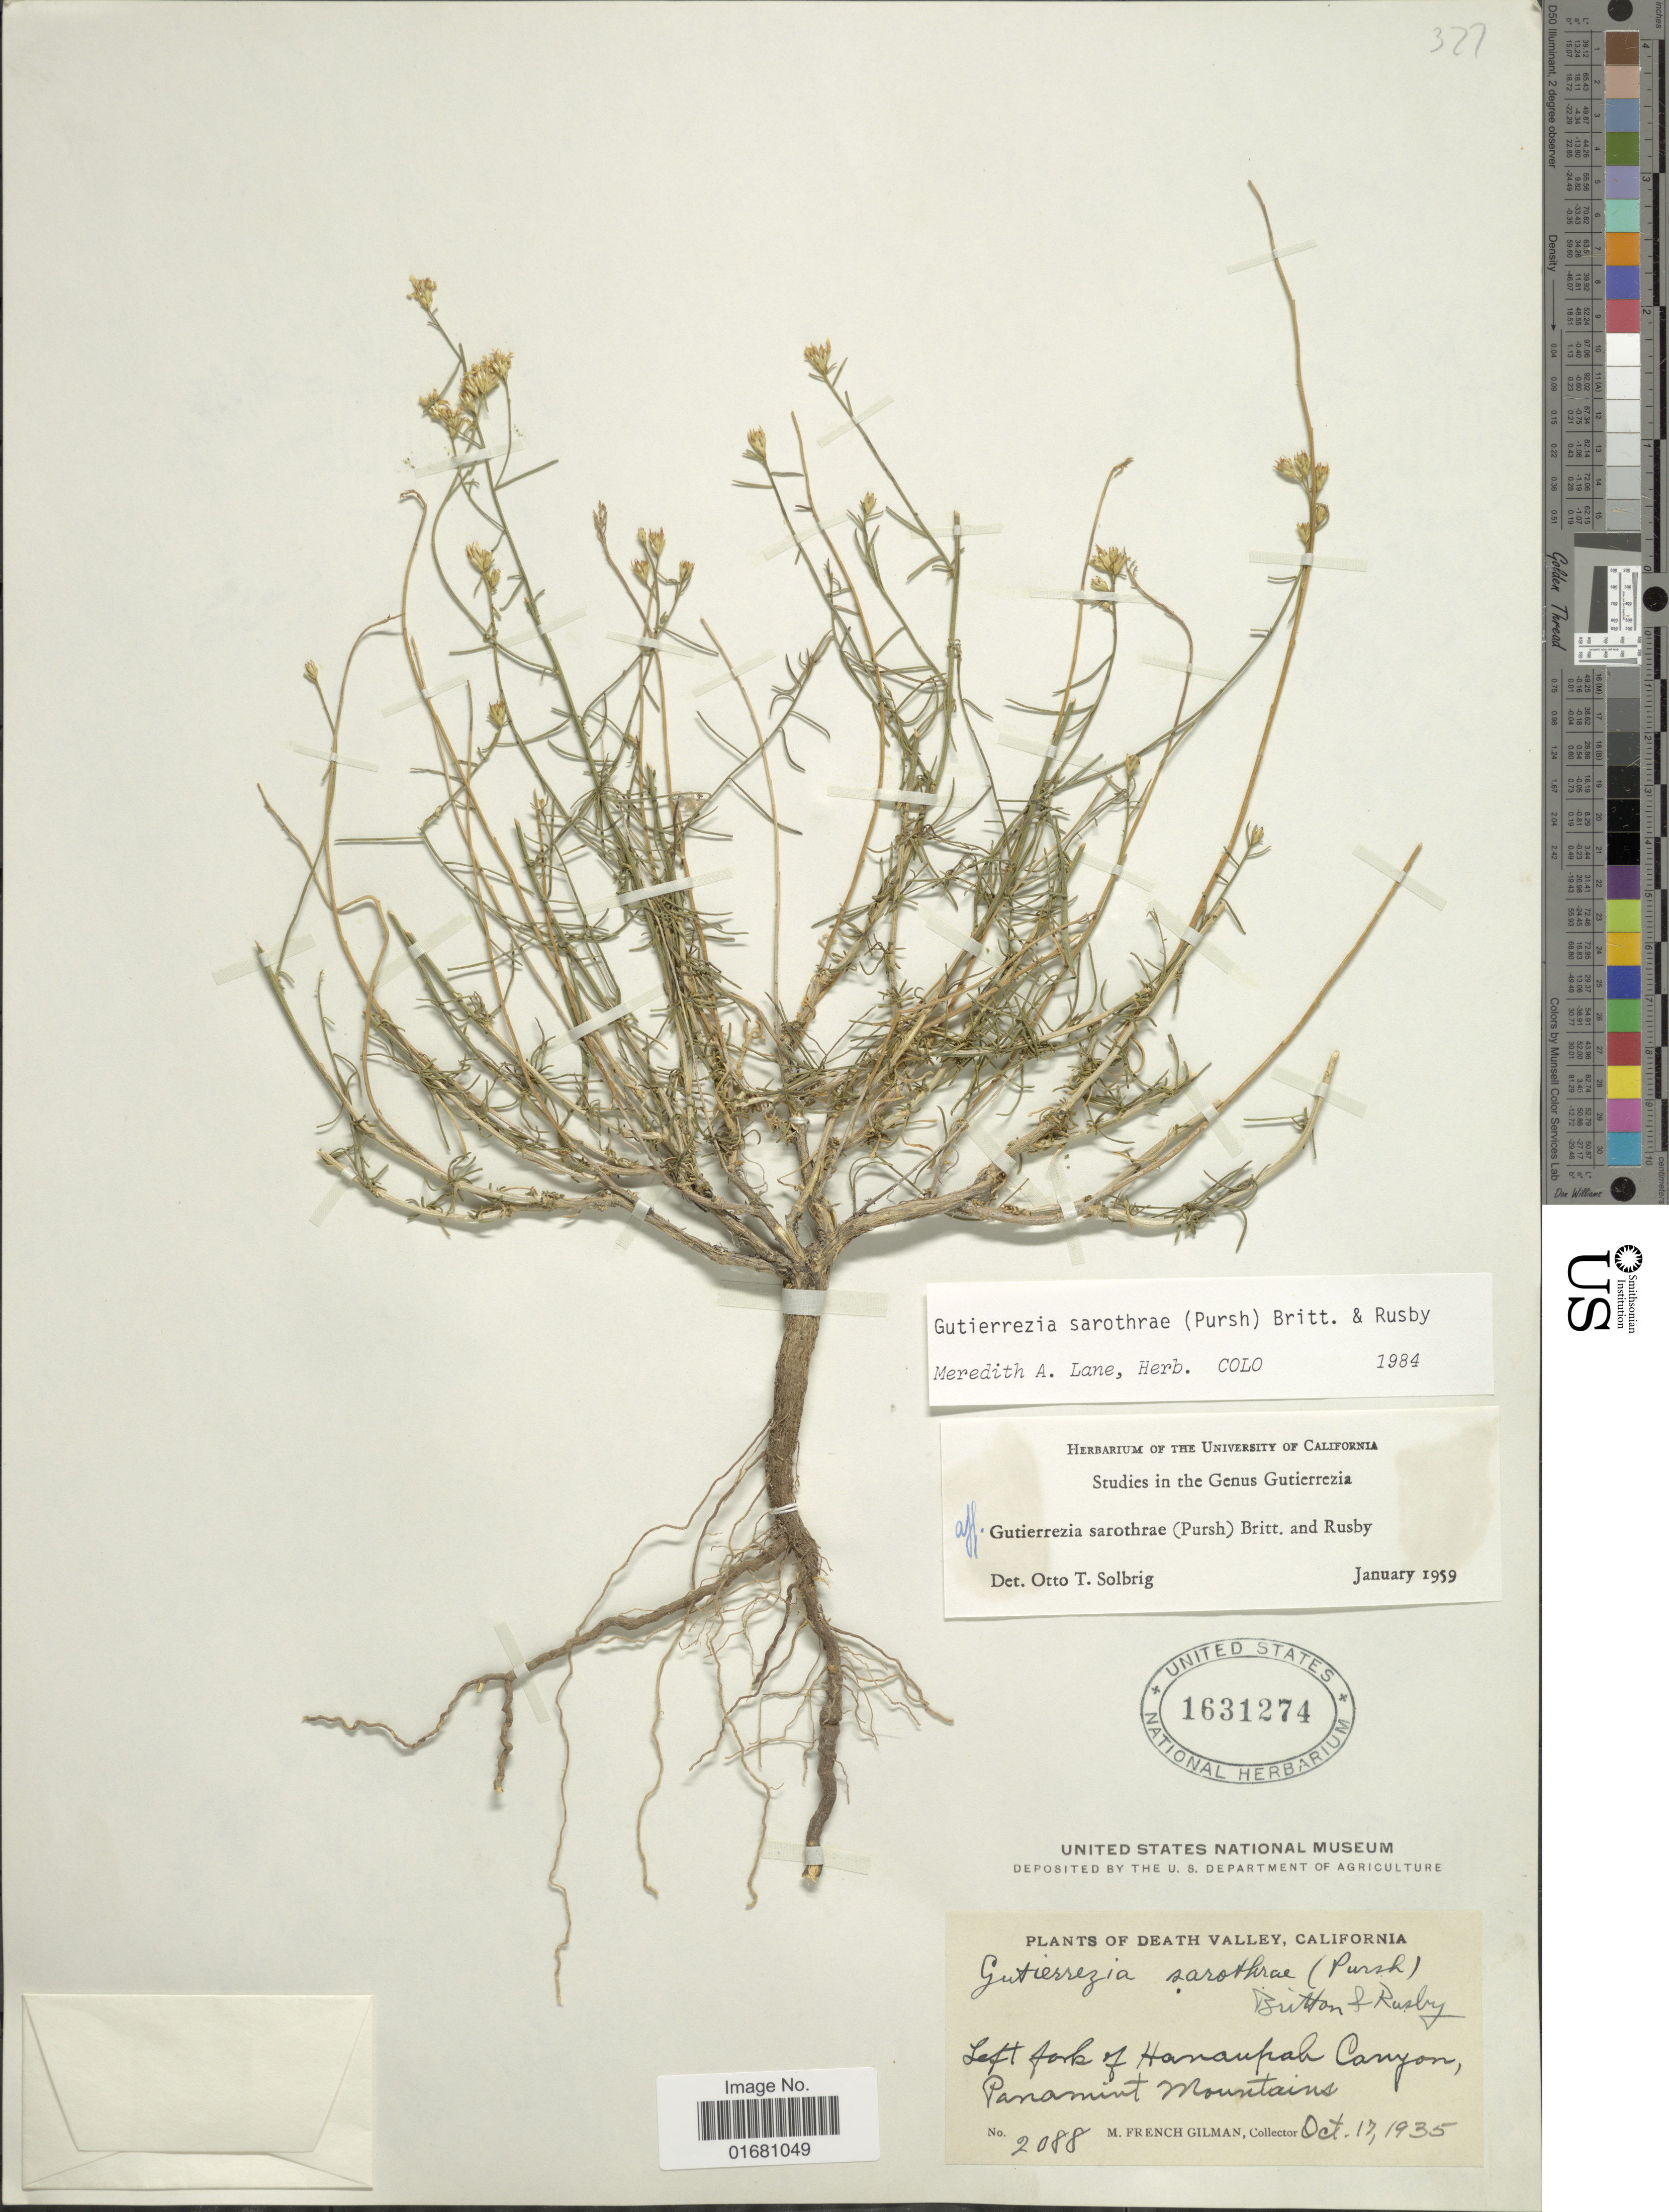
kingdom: Plantae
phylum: Tracheophyta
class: Magnoliopsida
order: Asterales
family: Asteraceae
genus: Gutierrezia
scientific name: Gutierrezia sarothrae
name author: (Pursh) Britton & Rusby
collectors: M. F. Gilman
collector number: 2088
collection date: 1935-10-17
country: United States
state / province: California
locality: Left fork of Hananpab Canyon, Panamint Mountains, Death Valley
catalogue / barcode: US 1631274